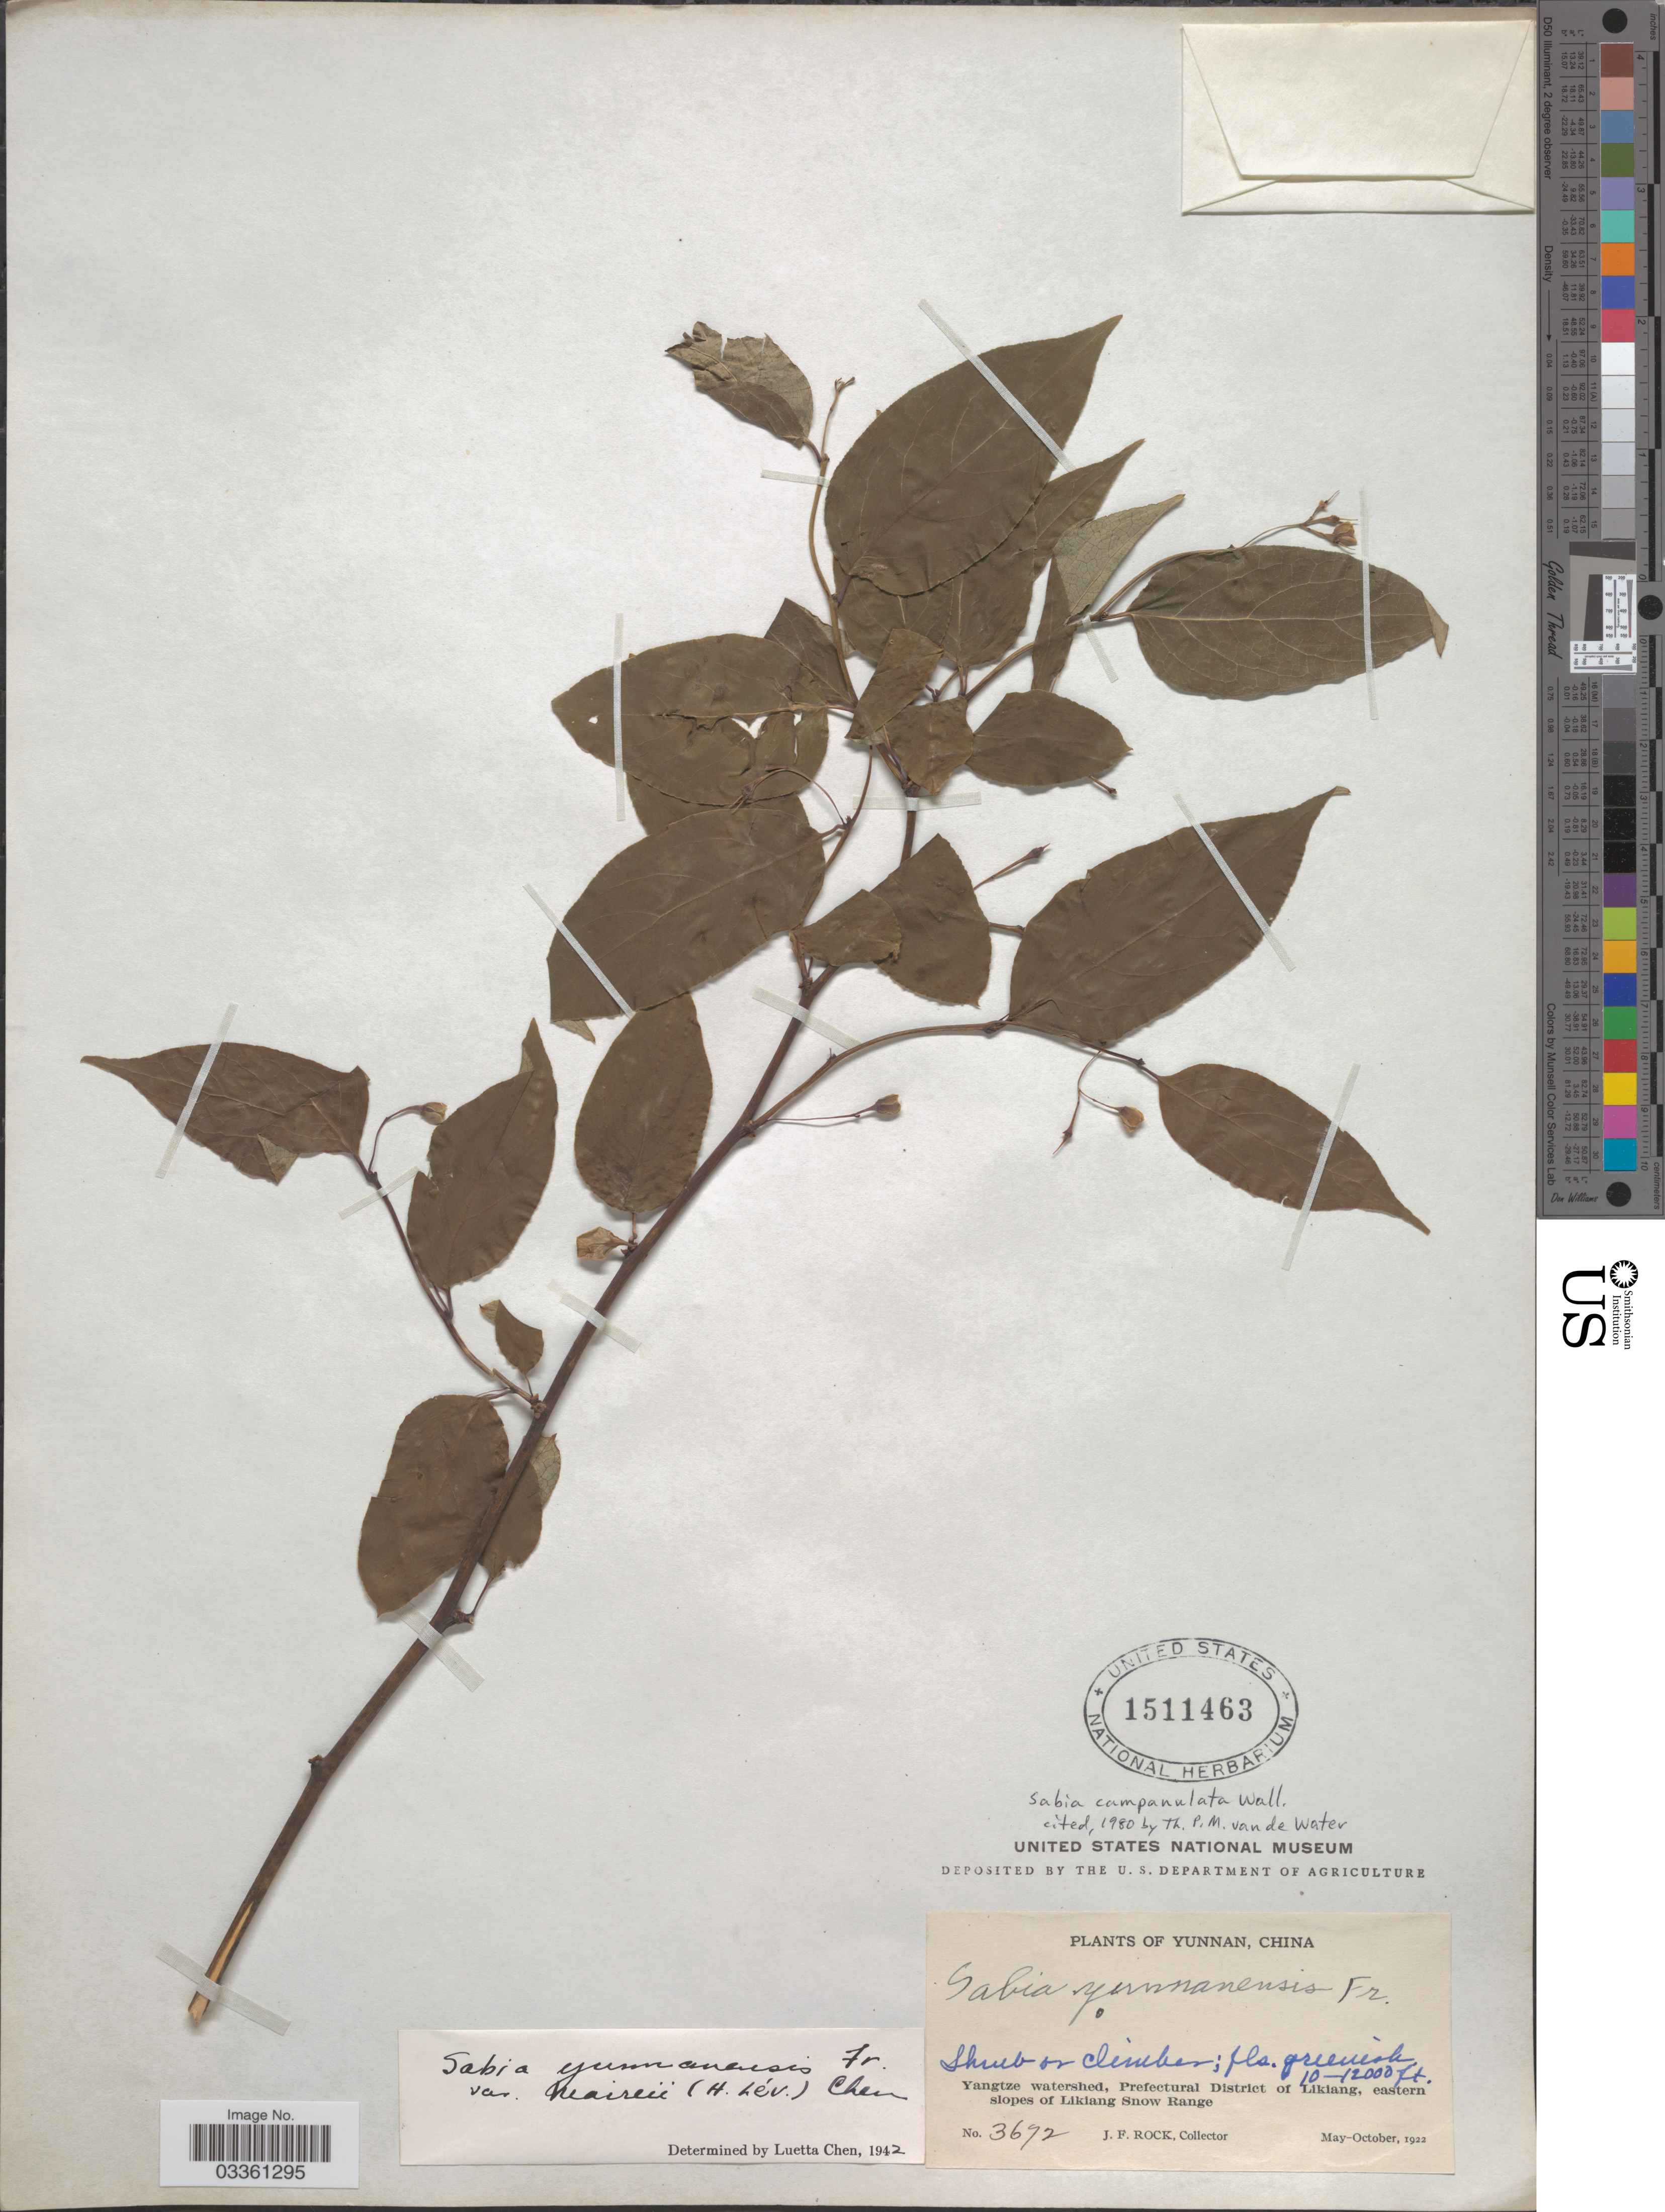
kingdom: Plantae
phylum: Tracheophyta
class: Magnoliopsida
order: Proteales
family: Sabiaceae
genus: Sabia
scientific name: Sabia campanulata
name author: Wall.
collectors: J. Rock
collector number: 3672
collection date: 1922-05/1922-10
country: China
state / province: Yunnan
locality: Yangtze watershed, Prefectural District of Likiang, eastern slopes of Likiang Snow Range.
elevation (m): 3048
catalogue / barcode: US 1511463